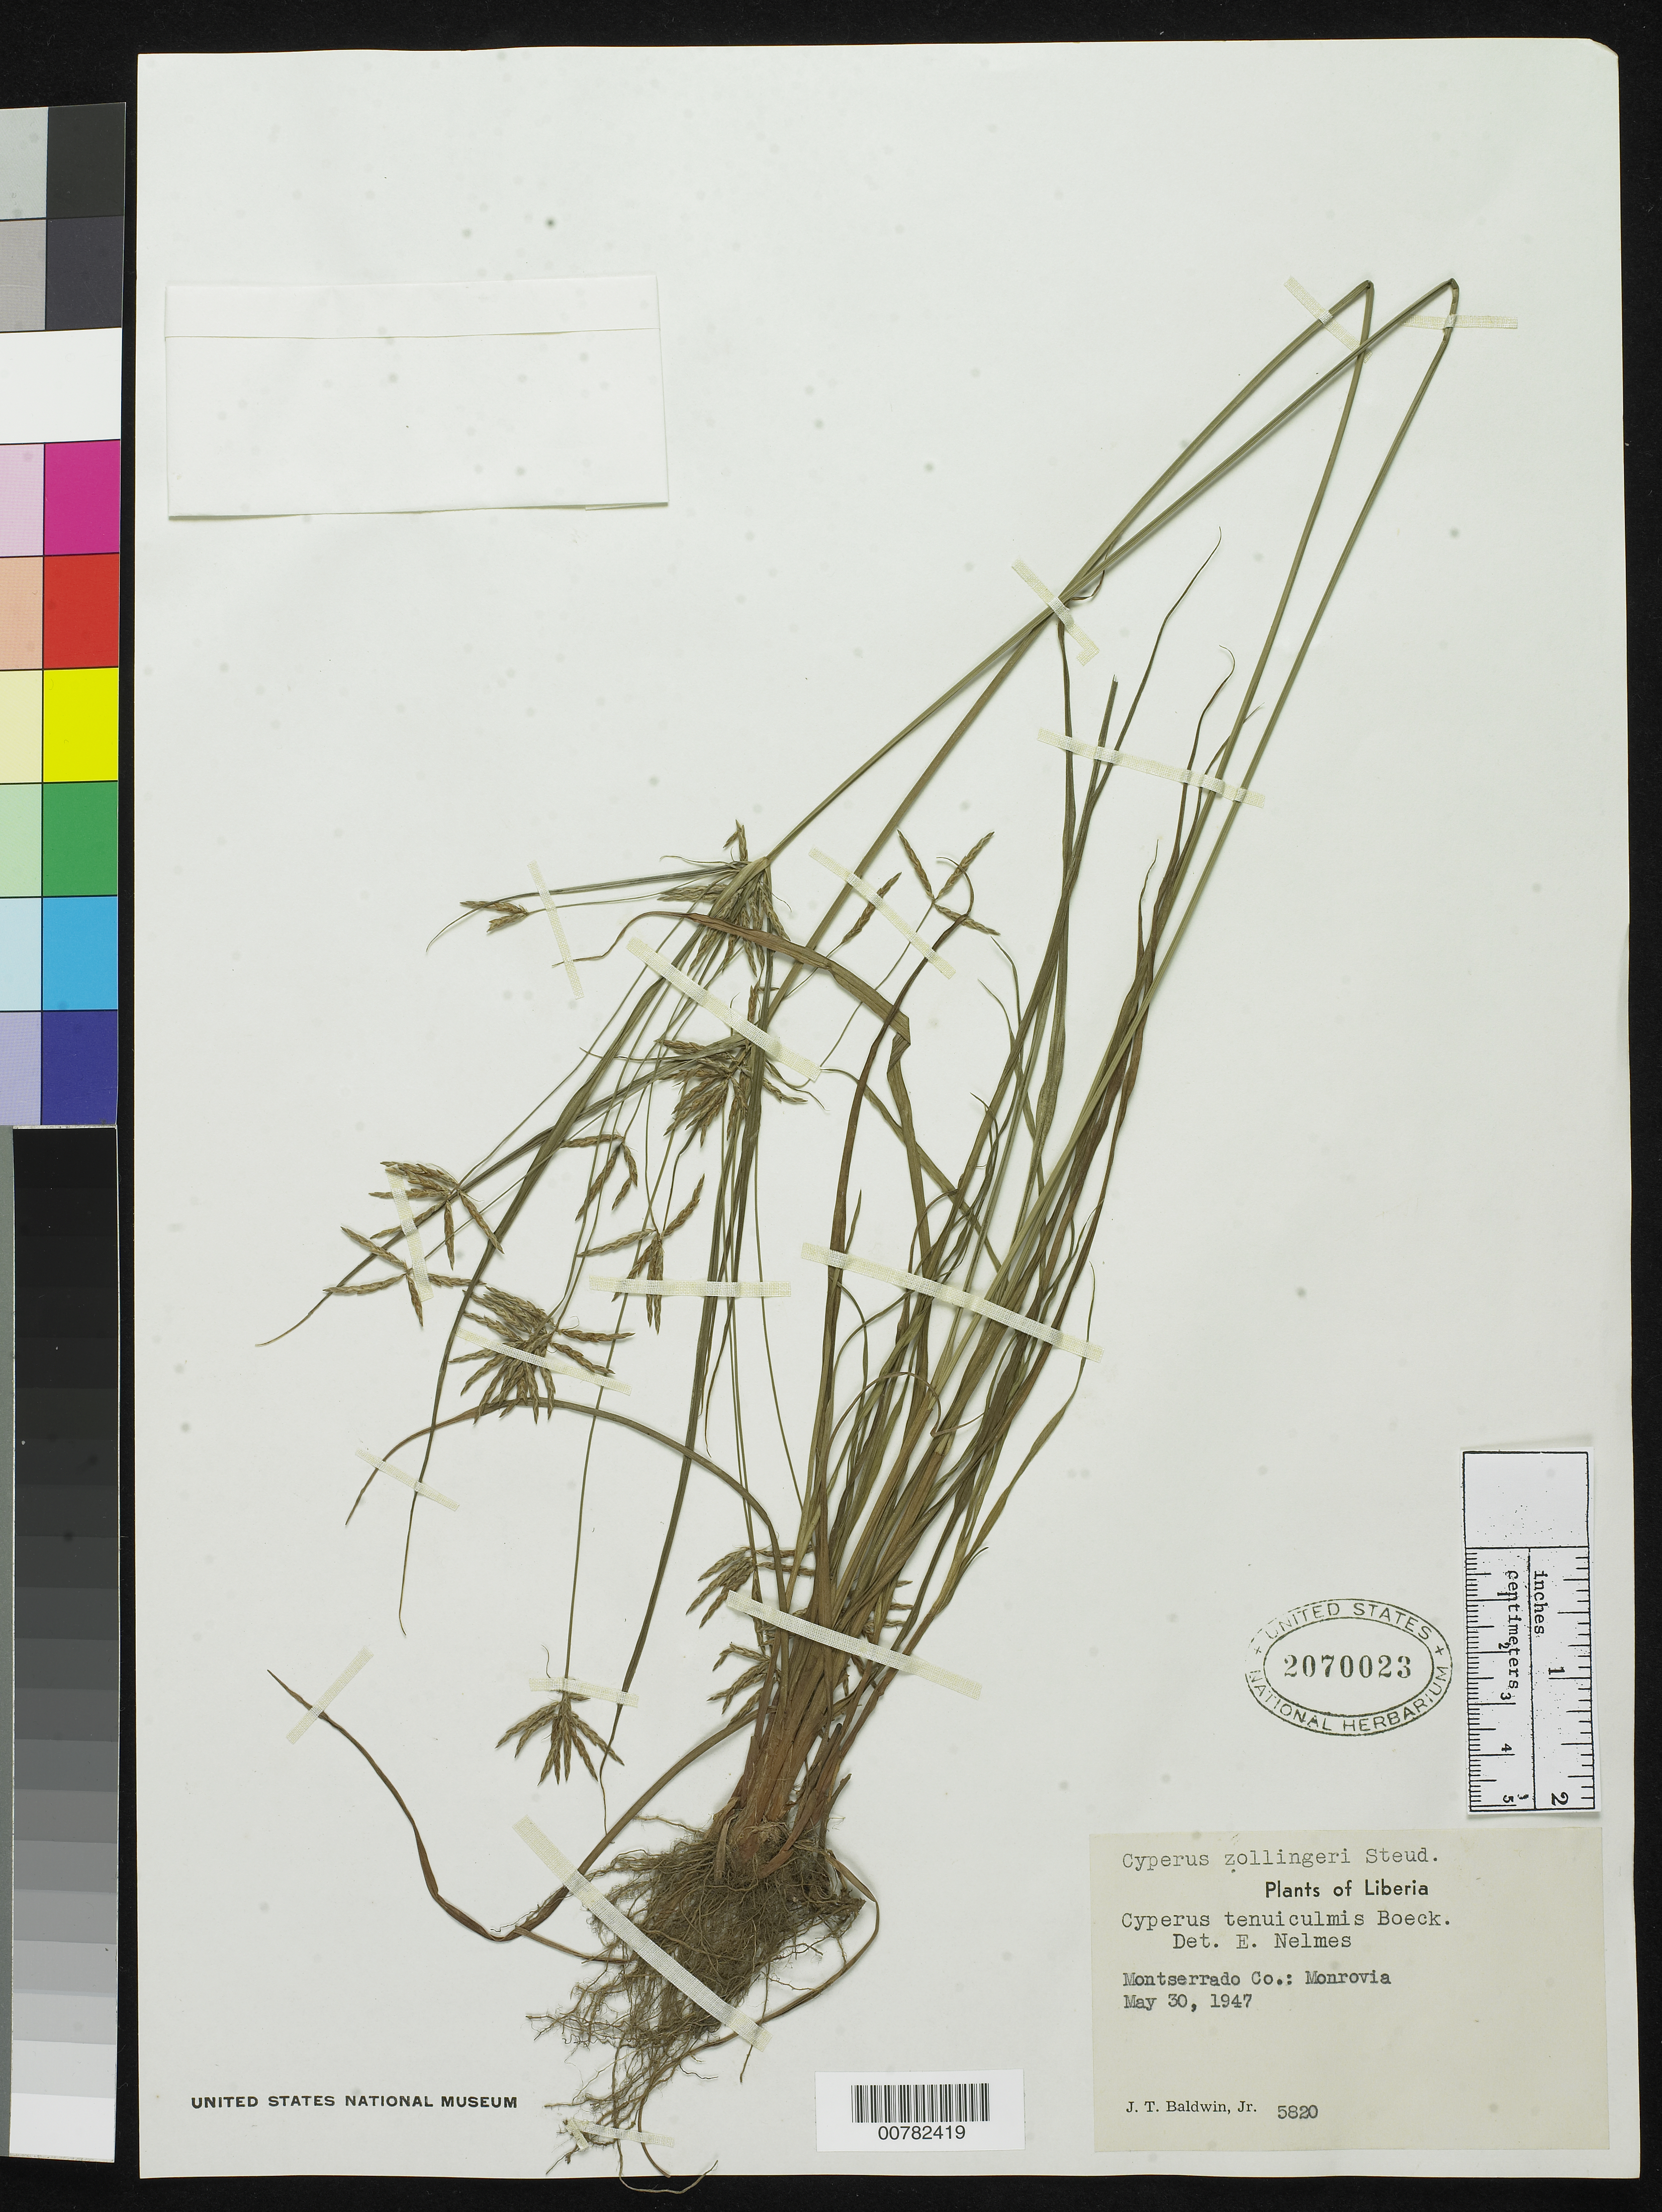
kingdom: Plantae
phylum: Tracheophyta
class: Liliopsida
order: Poales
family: Cyperaceae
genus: Cyperus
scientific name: Cyperus tenuiculmis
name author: Boeckeler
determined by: Nelmes, E.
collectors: J. T. Baldwin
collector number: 5820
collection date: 1947-05-30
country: Liberia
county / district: Montserrado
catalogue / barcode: US 2070023